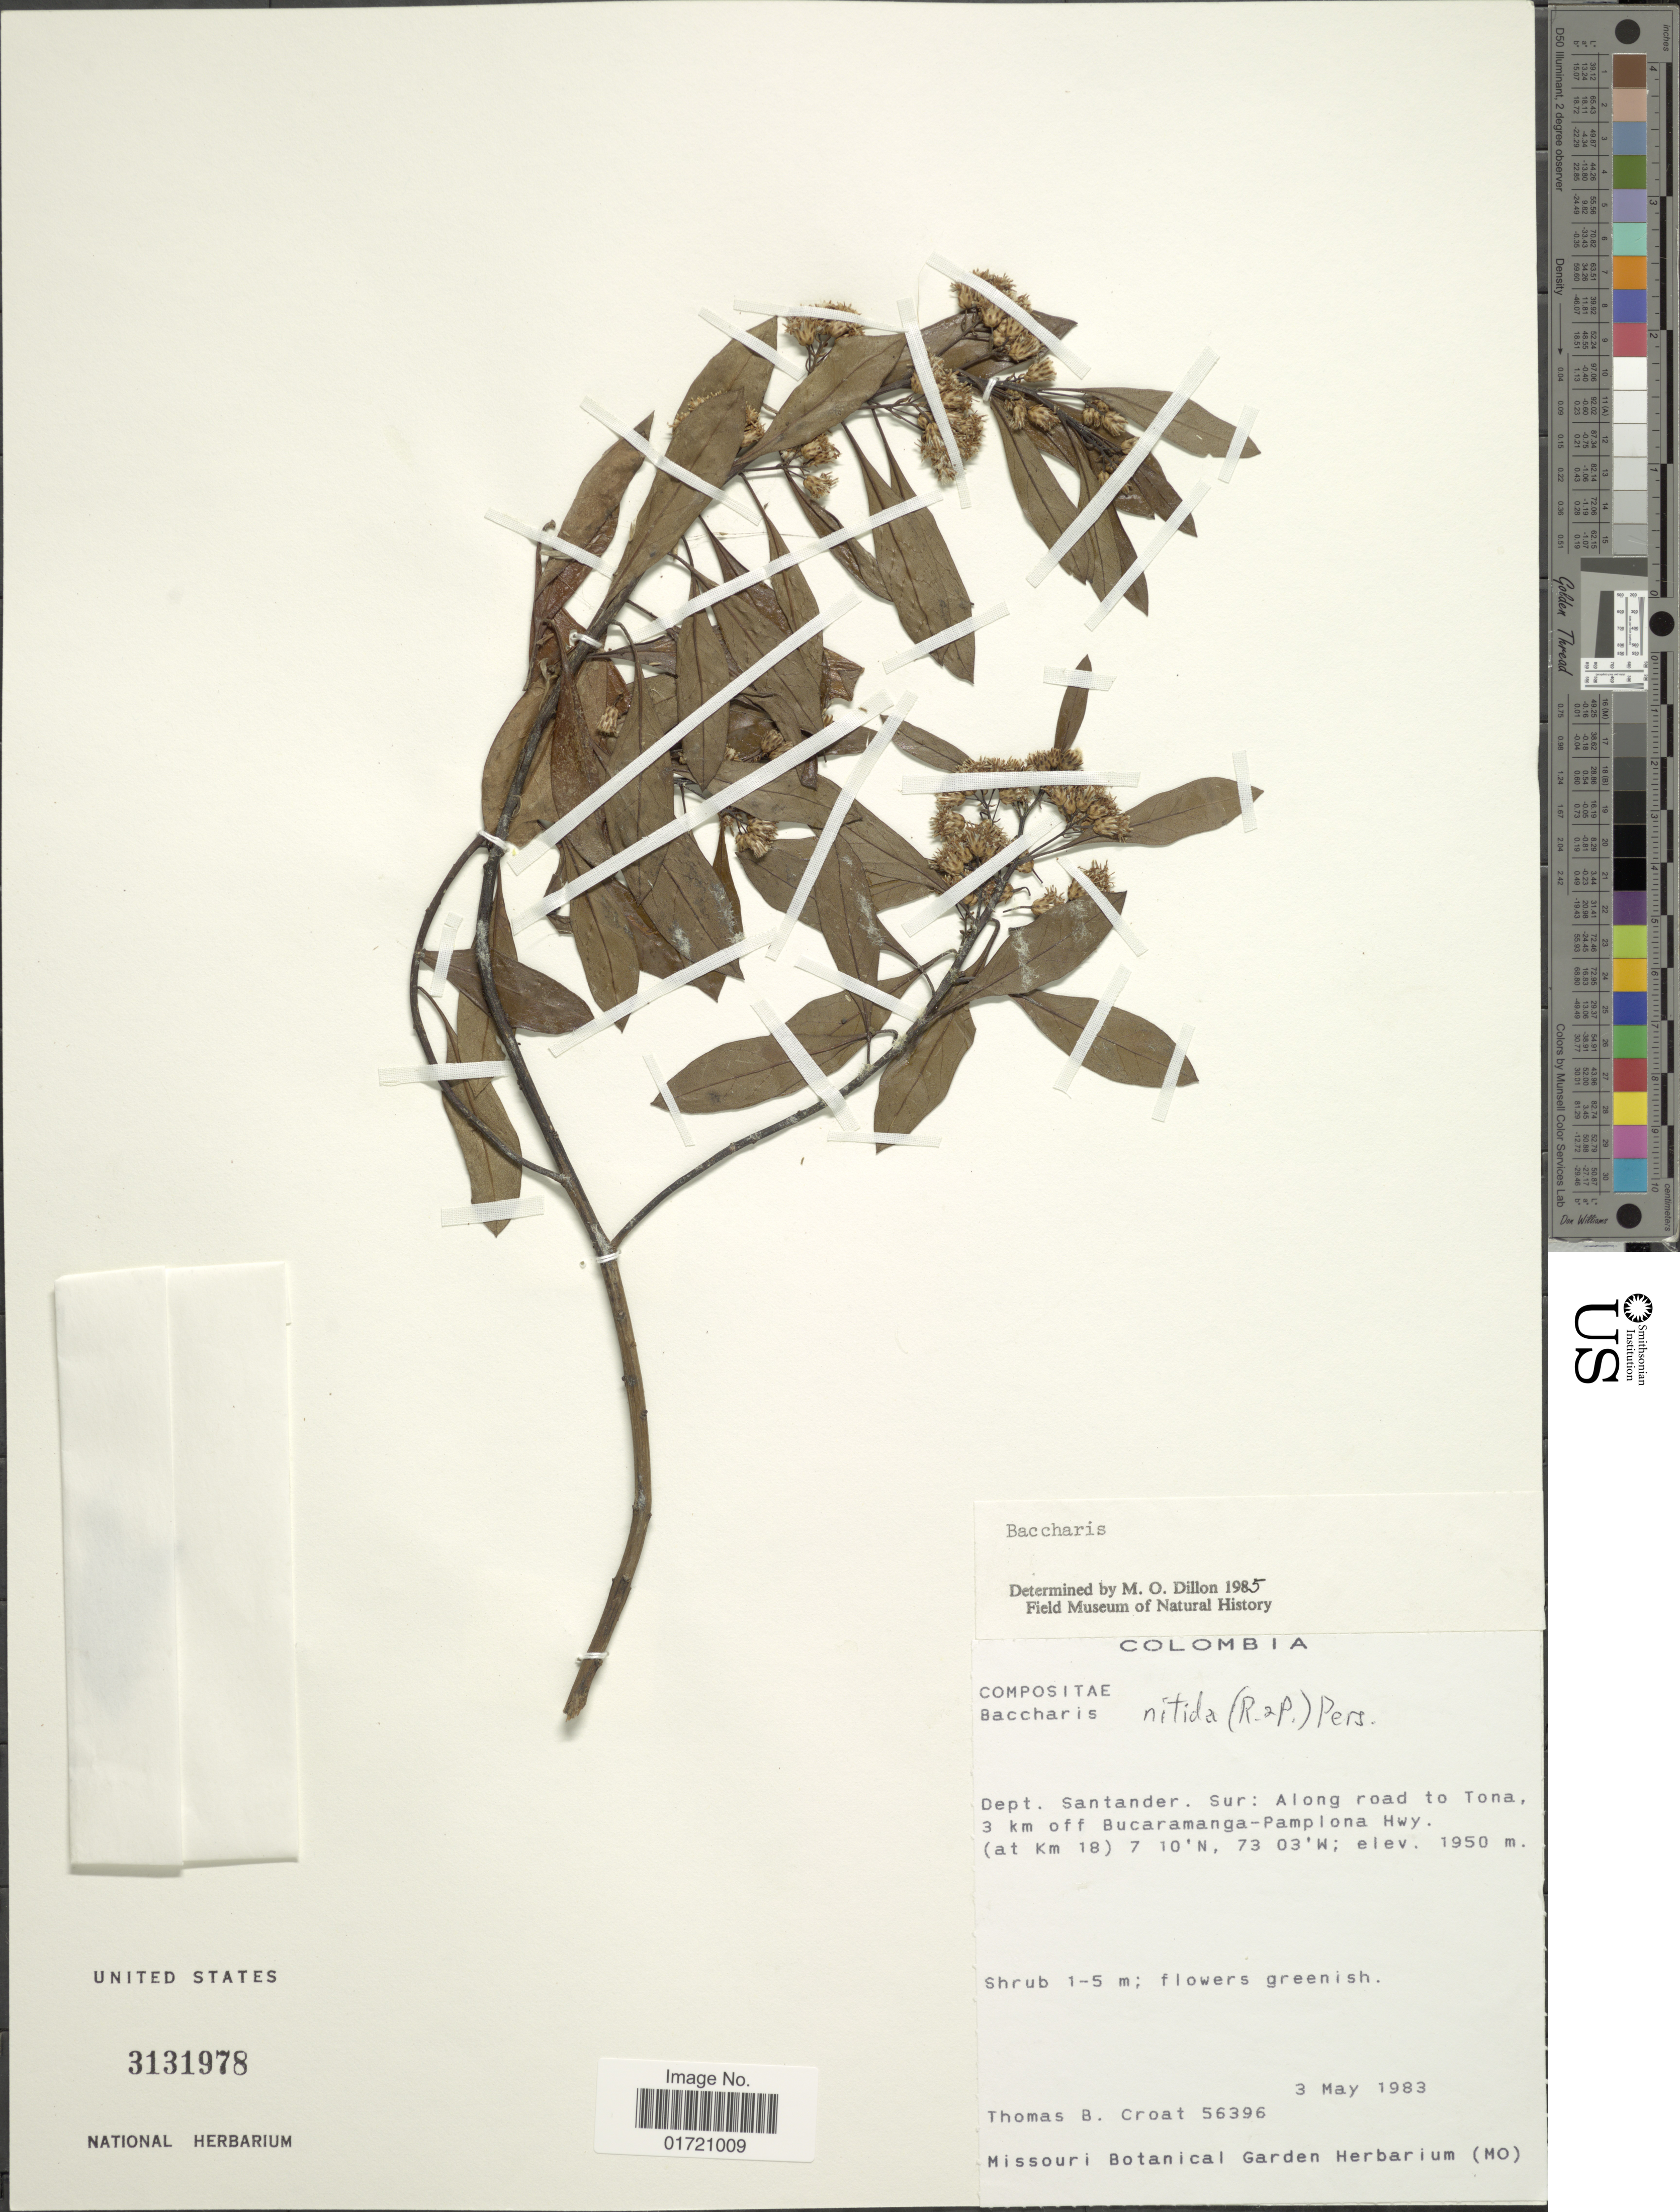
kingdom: Plantae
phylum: Tracheophyta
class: Magnoliopsida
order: Asterales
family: Asteraceae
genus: Baccharis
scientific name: Baccharis nitida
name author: (Ruiz & Pav.) Pers.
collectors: T. B. Croat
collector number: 56396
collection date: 1983-05-03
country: Colombia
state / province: Santander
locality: Dept. Santander Sur., along road to Tona, 3 km off Bucaramanga-Pamplona Hwy. (at Km 18)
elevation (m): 1950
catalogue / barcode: US 3131978